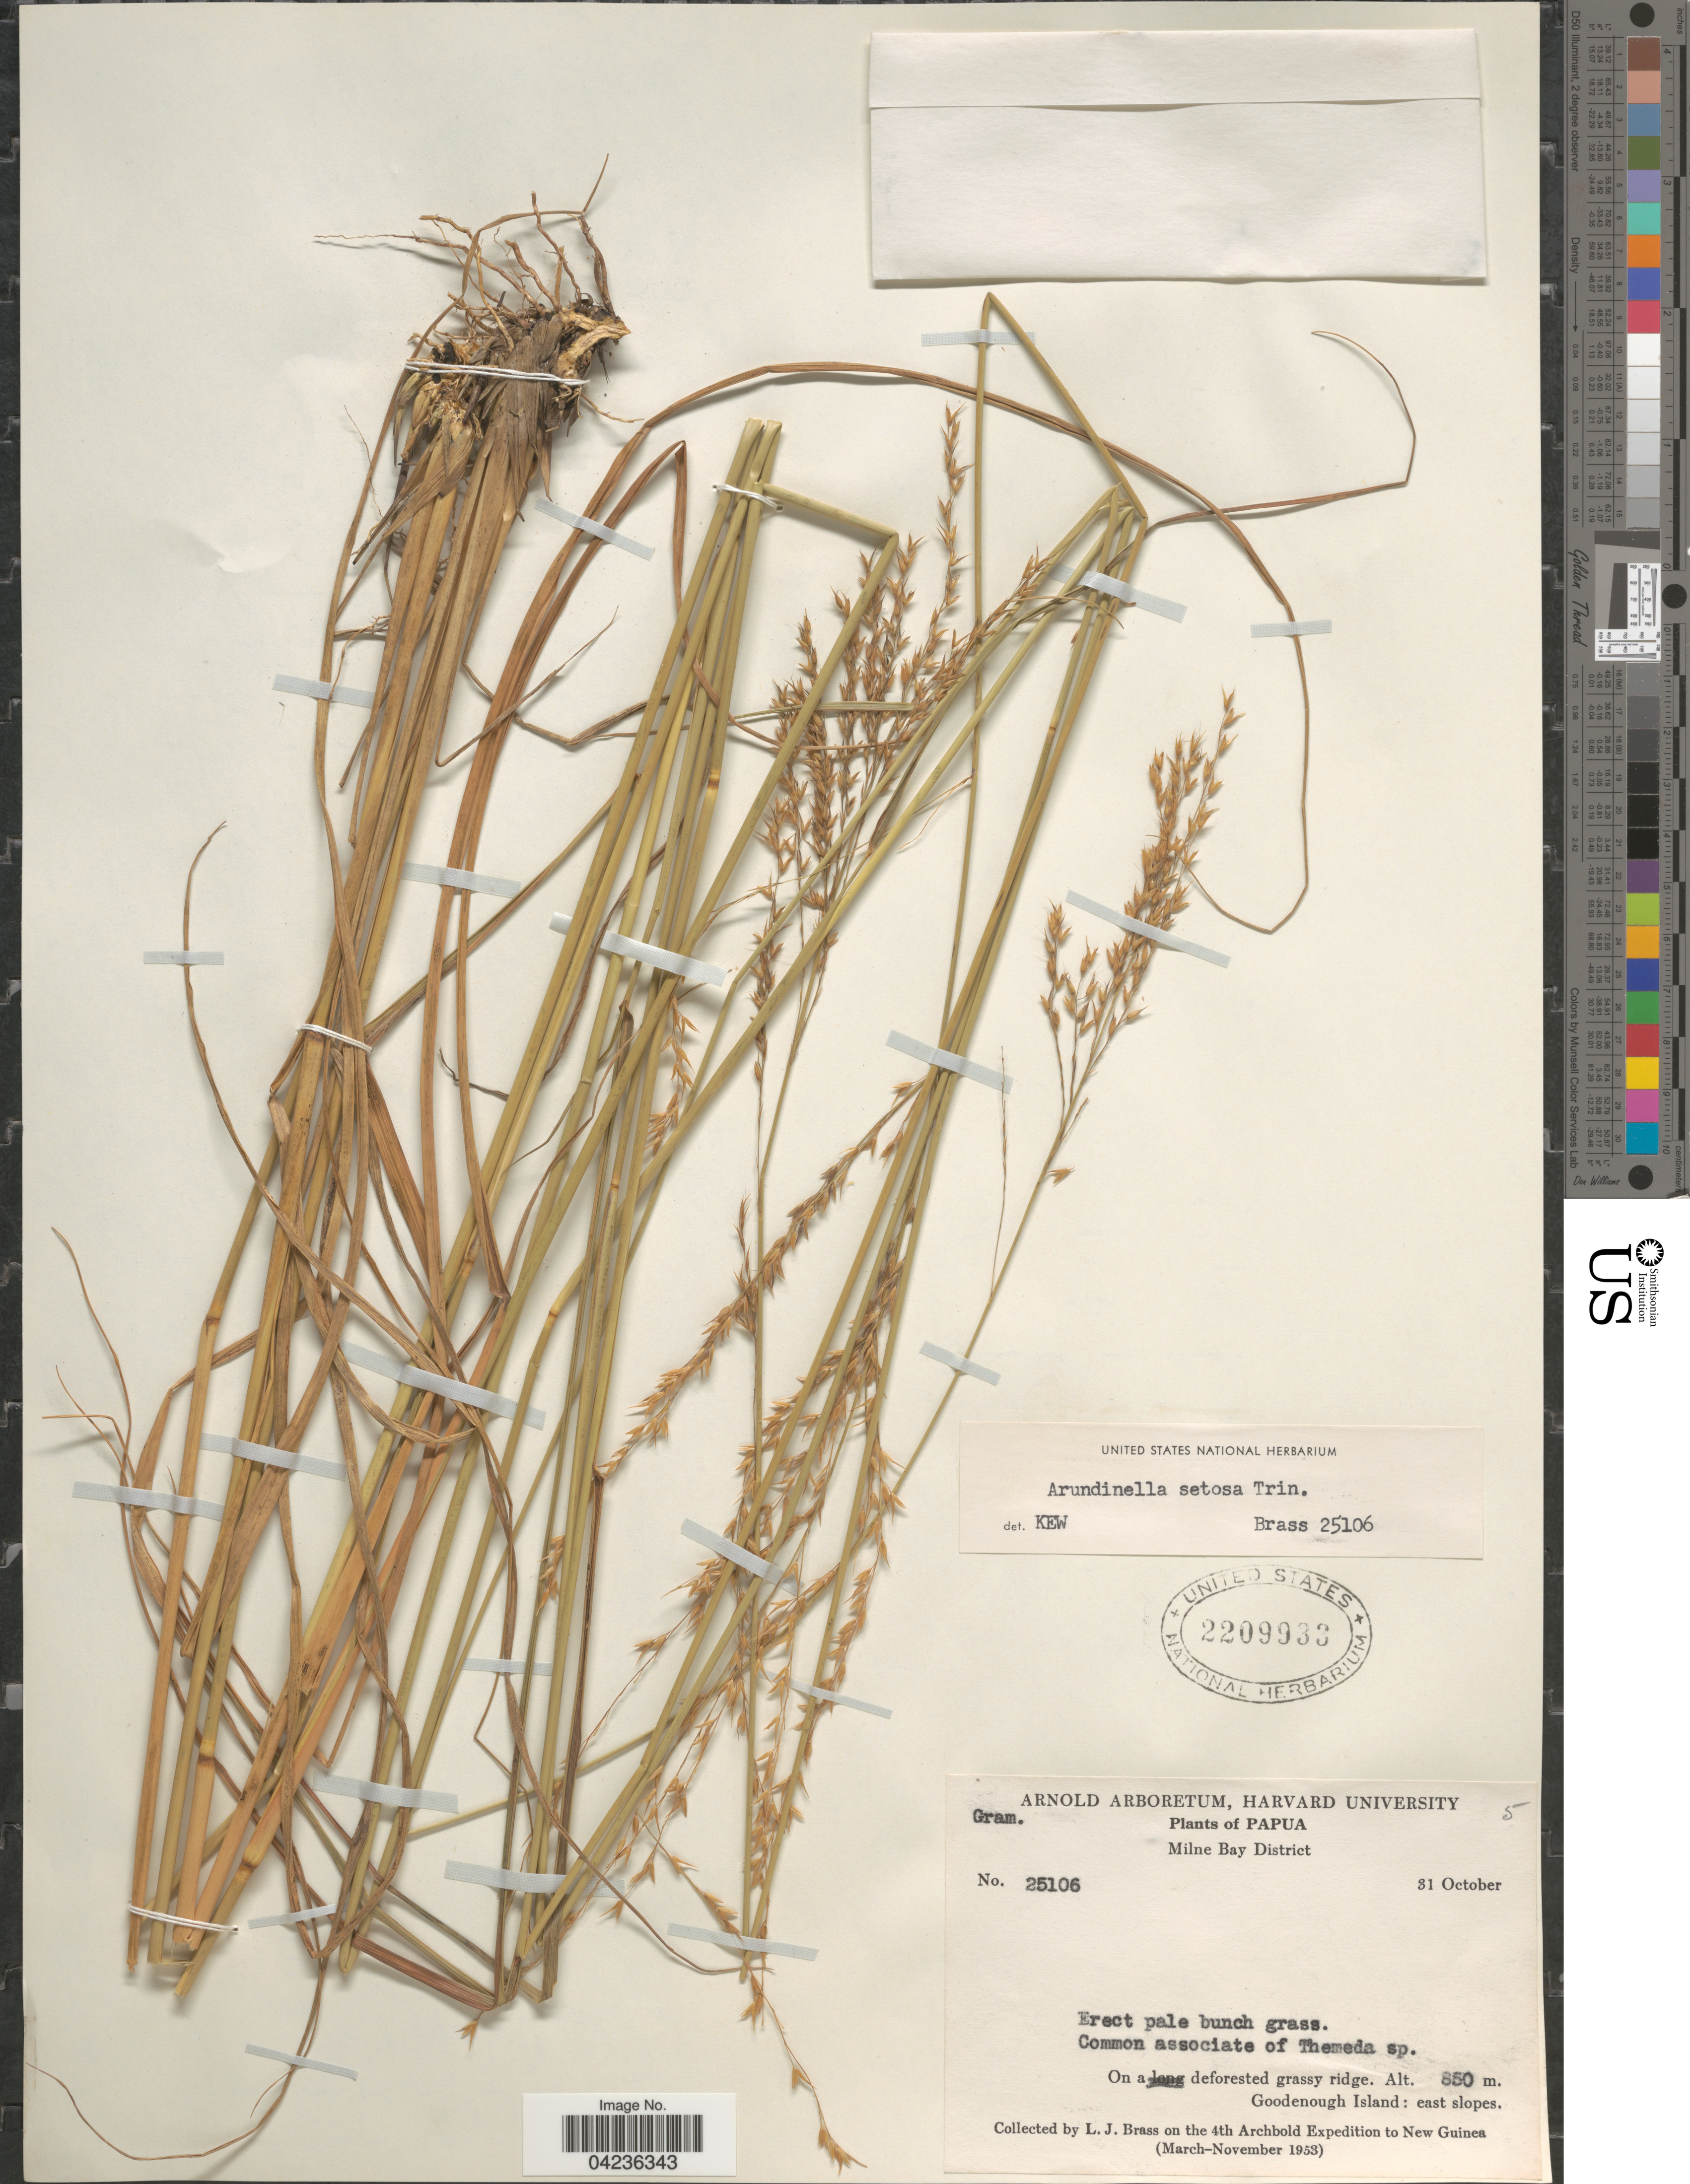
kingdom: Plantae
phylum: Tracheophyta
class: Liliopsida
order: Poales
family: Poaceae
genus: Arundinella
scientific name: Arundinella setosa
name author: Trin.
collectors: L. J. Brass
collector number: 25106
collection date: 1953-10-31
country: Papua New Guinea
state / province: Milne Bay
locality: Papua. Milne Bay District. On a deforested grassy ridge. Goodenough Island: east slopes. 4th Archbold Expedition to New Guinea (March-November 1953).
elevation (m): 850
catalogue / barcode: US 2209933